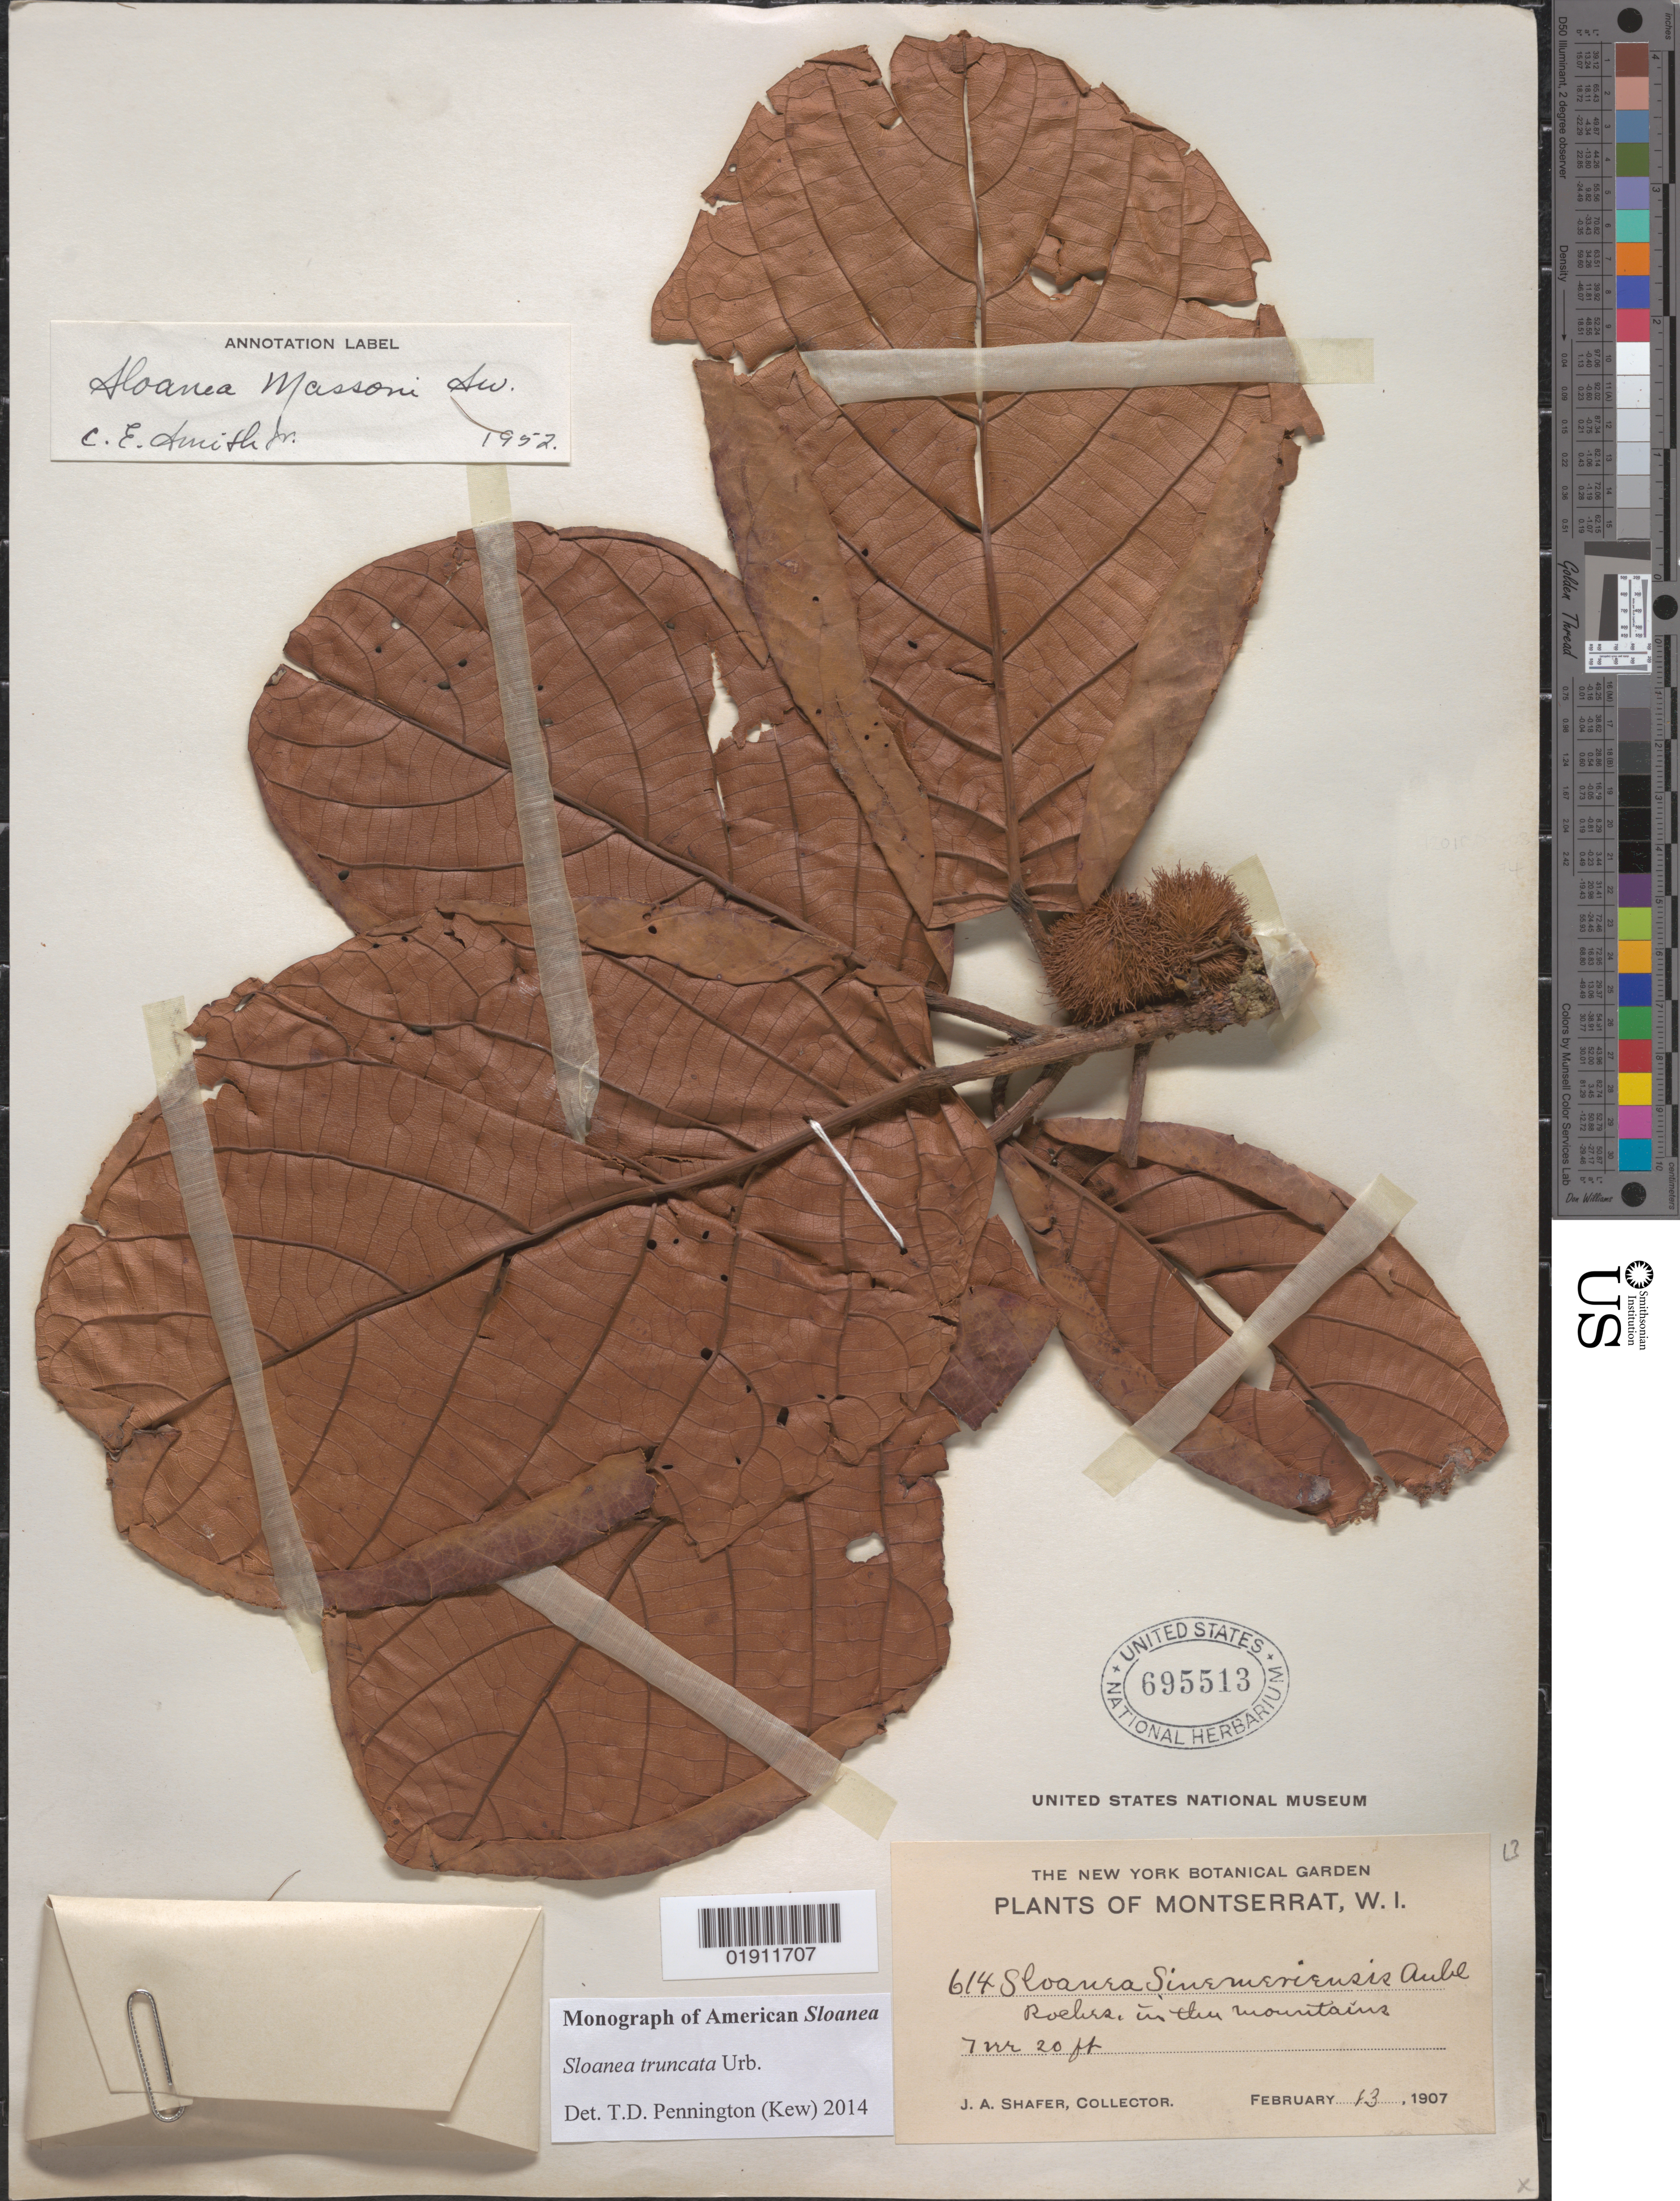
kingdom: Plantae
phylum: Tracheophyta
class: Magnoliopsida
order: Oxalidales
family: Elaeocarpaceae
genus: Sloanea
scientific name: Sloanea truncata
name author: Urb.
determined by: Pennington, T. D., (K)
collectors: J. A. Shafer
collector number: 614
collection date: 1907-02-13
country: Montserrat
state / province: Saint Anthony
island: Montserrat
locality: Roches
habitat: In the mountains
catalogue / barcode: US 695513